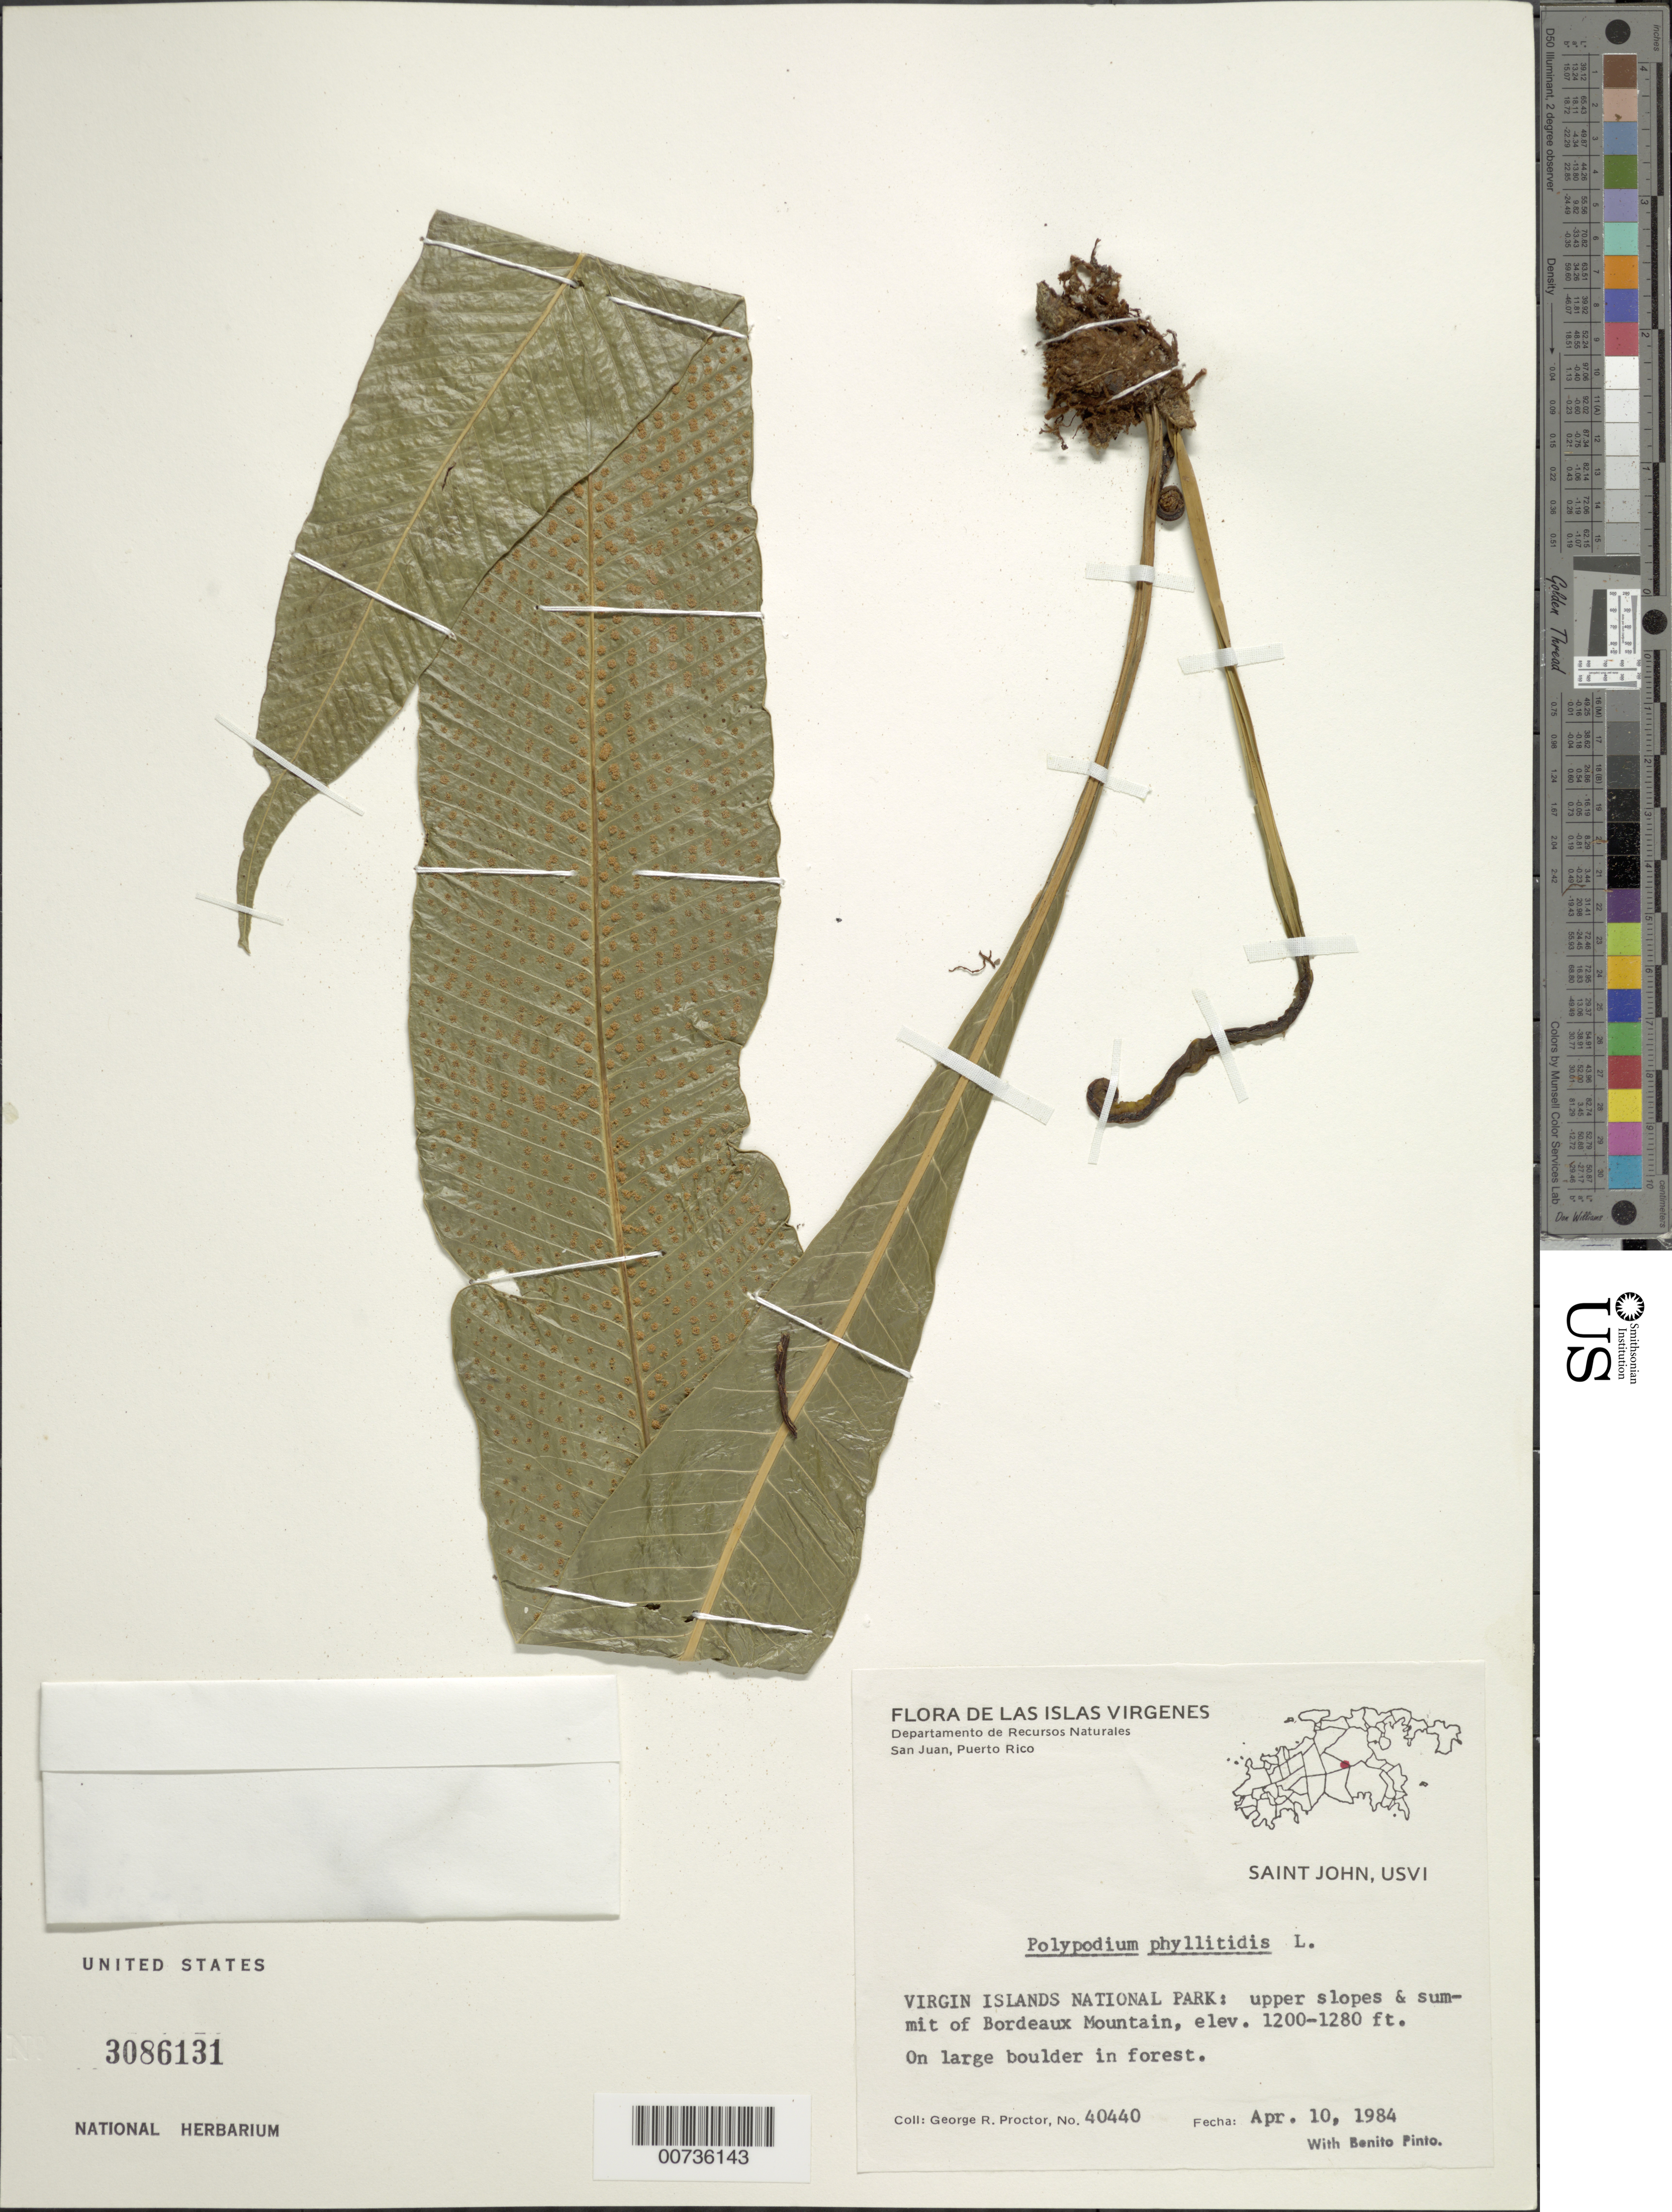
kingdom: Plantae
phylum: Tracheophyta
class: Polypodiopsida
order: Polypodiales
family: Polypodiaceae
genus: Campyloneurum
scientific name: Campyloneurum phyllitidis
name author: (L.) C. Presl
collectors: G. R. Proctor & B. Pinto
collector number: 40440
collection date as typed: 10 Apr 1984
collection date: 1984-04-10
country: U.S. Virgin Islands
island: St. John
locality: Virgin Islands National Park: upper slopes & summit of Bordeaux Mountain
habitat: On large boulder in forest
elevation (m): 366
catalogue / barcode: US 3086131